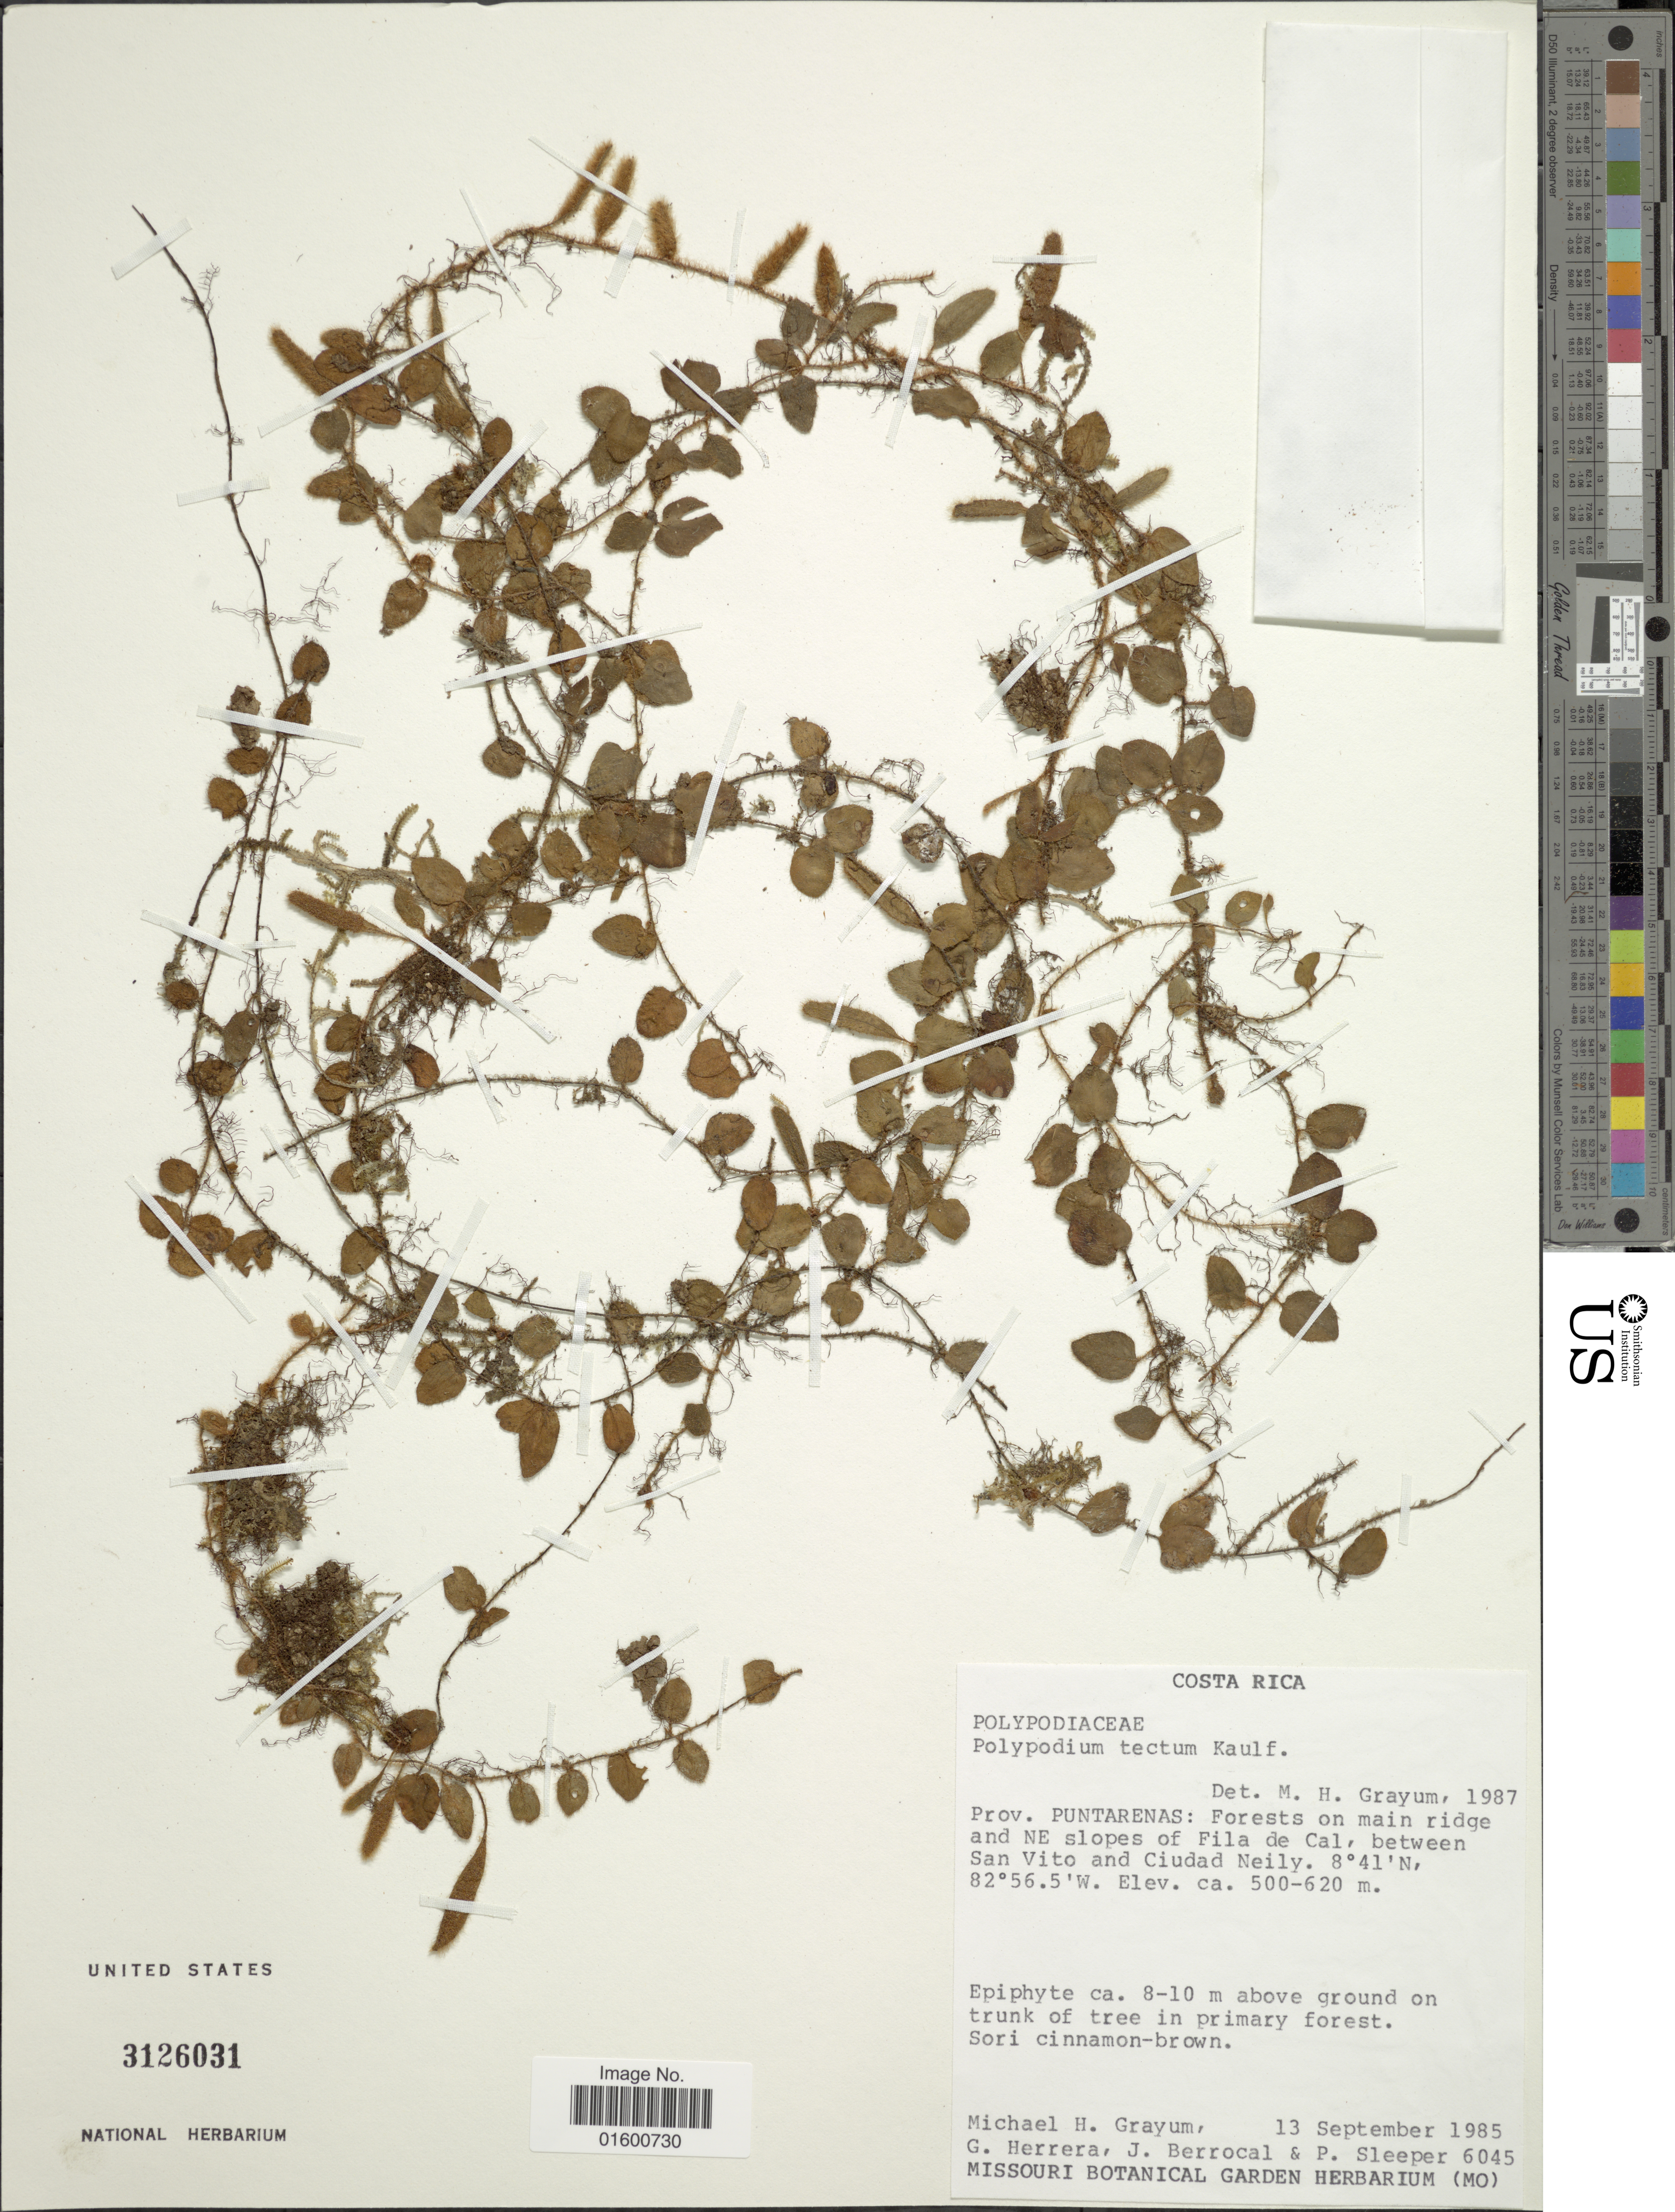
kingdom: Plantae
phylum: Tracheophyta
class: Polypodiopsida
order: Polypodiales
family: Polypodiaceae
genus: Microgramma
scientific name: Microgramma tecta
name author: (Kaulf.) Alston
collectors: M. H. Grayum, G. Herrera, J. Berrocal & P. Sleeper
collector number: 6045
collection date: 1985-09-13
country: Costa Rica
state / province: Puntarenas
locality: Prov. Puntarenas, forests on main ridge and NE slopes of Fila de Cal, between San Vito an Ciudad Neily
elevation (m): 500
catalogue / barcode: US 3126031